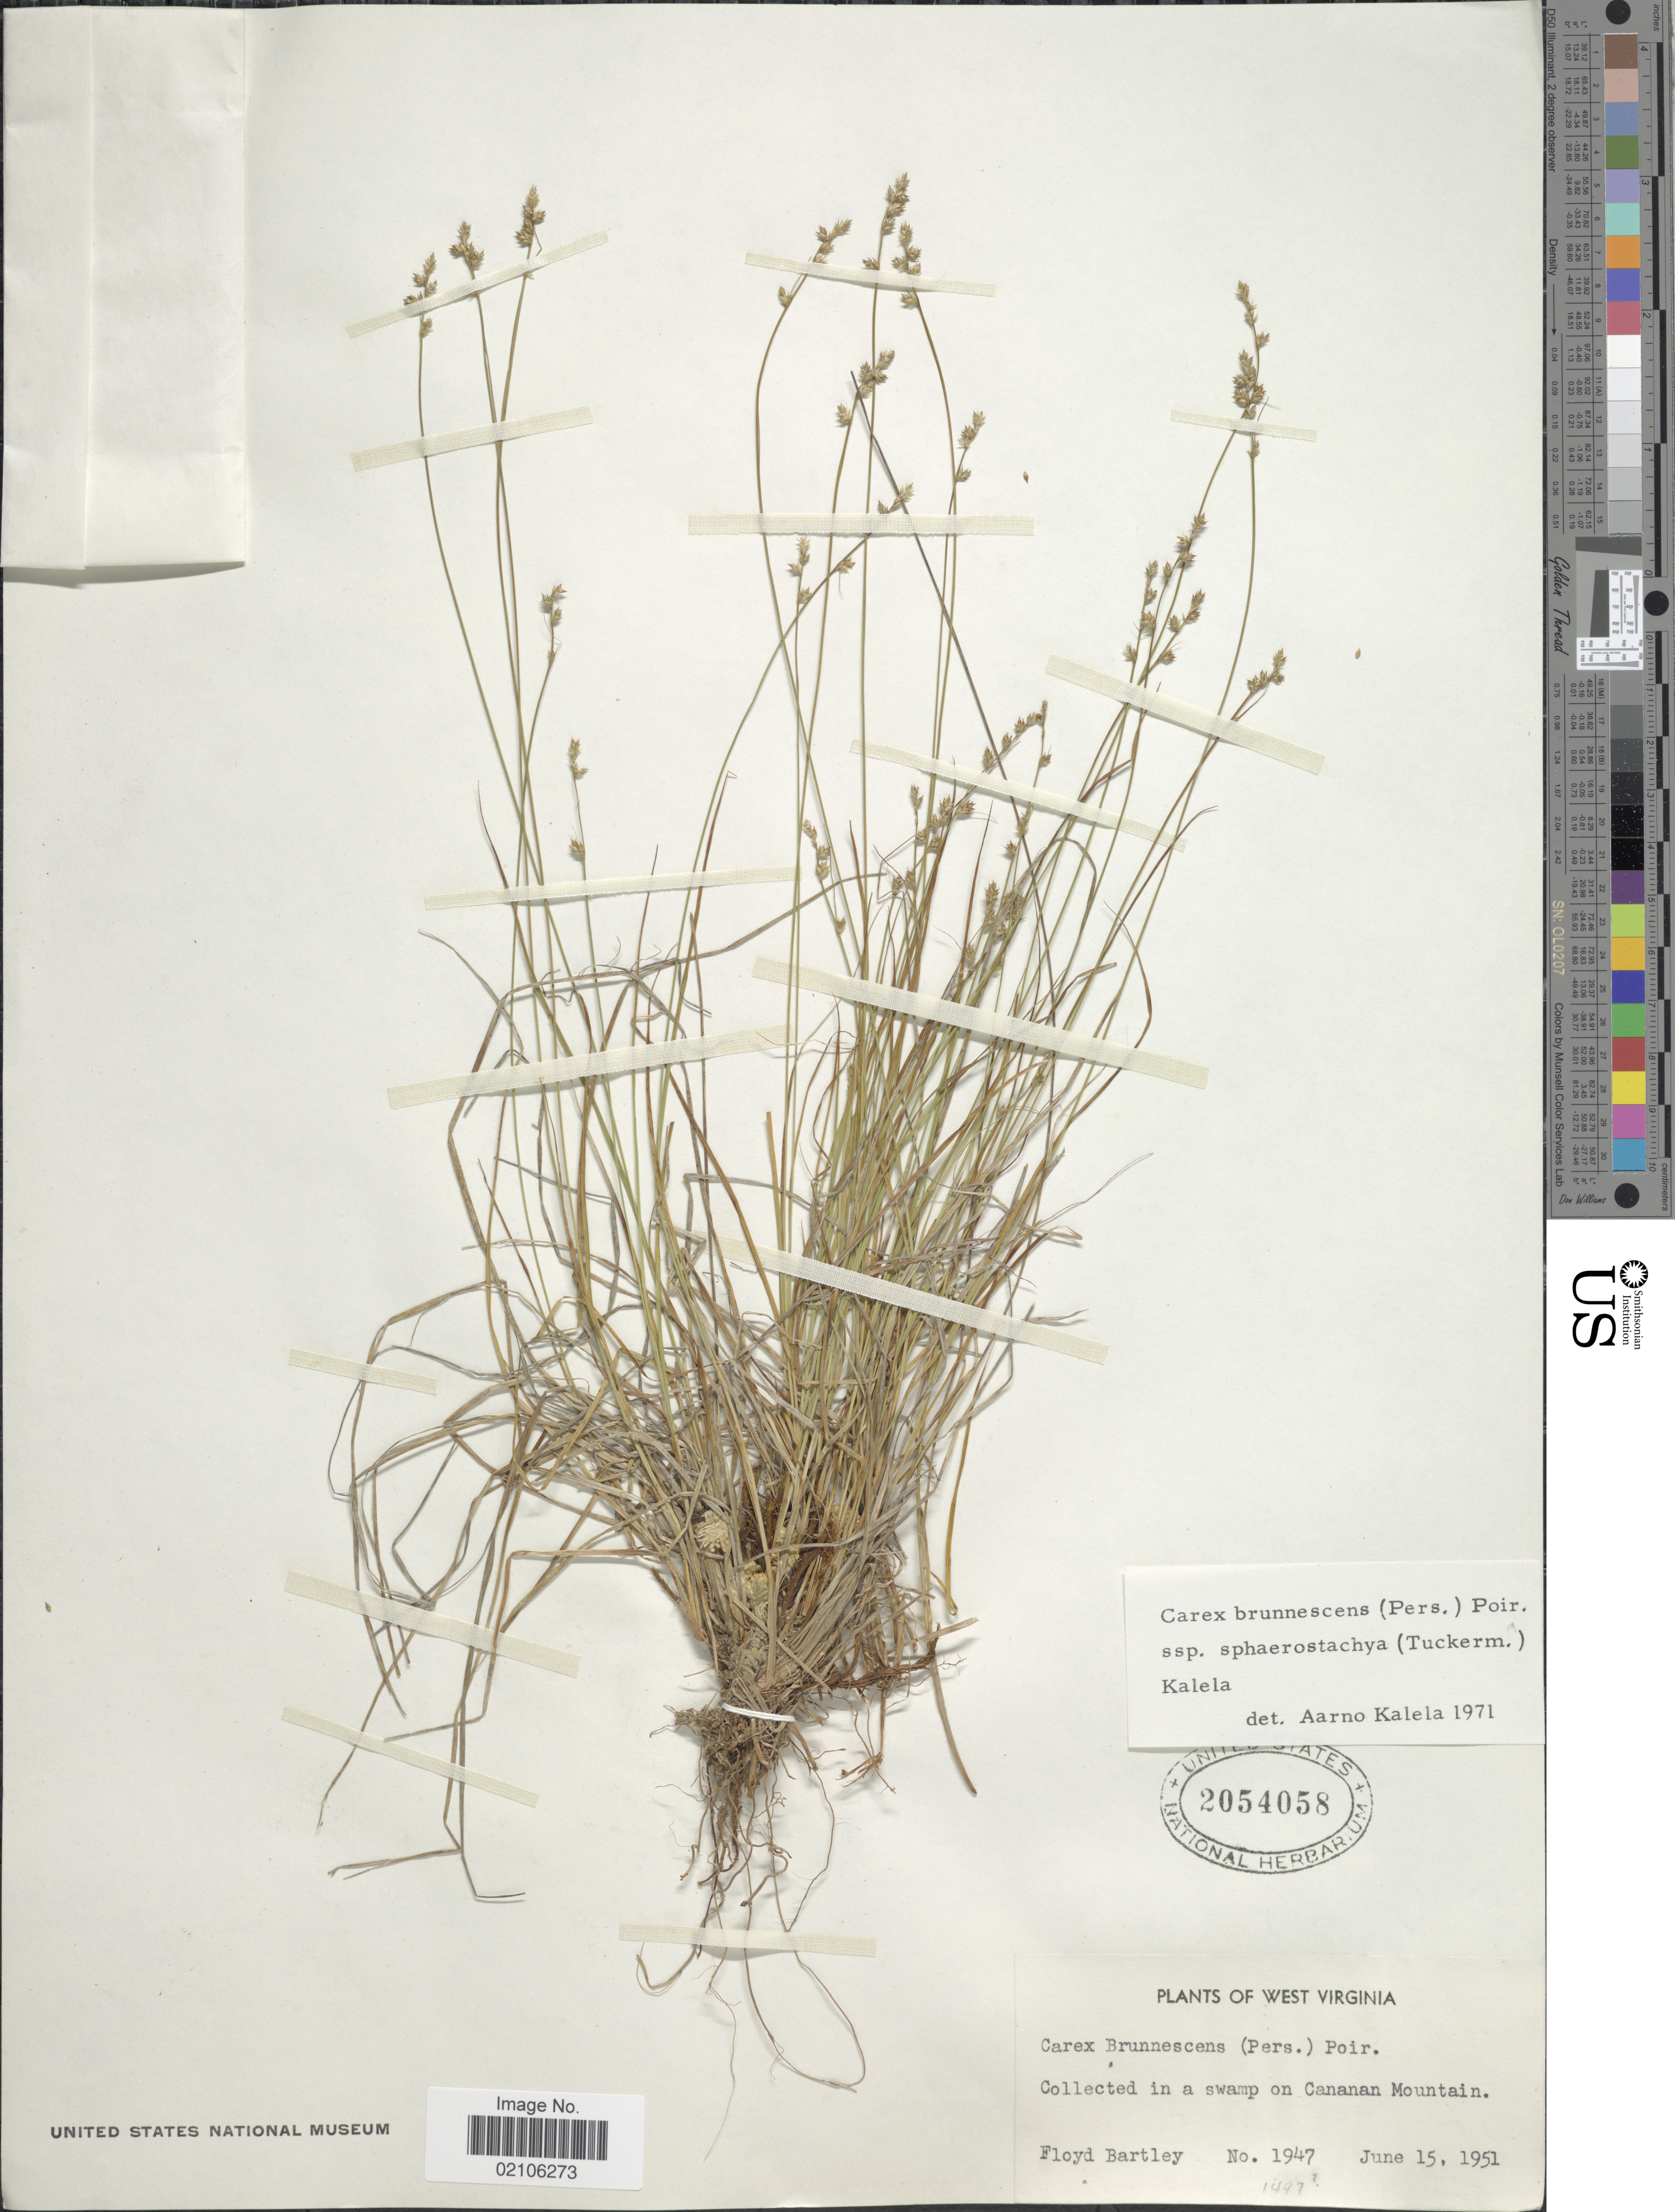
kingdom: Plantae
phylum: Tracheophyta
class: Liliopsida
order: Poales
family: Cyperaceae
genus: Carex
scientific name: Carex brunnescens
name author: (Pers.) Poir.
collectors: F. Bartley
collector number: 1947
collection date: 1951-06-15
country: United States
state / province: West Virginia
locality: In a swamp on Cananan Mountain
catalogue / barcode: US 2054058